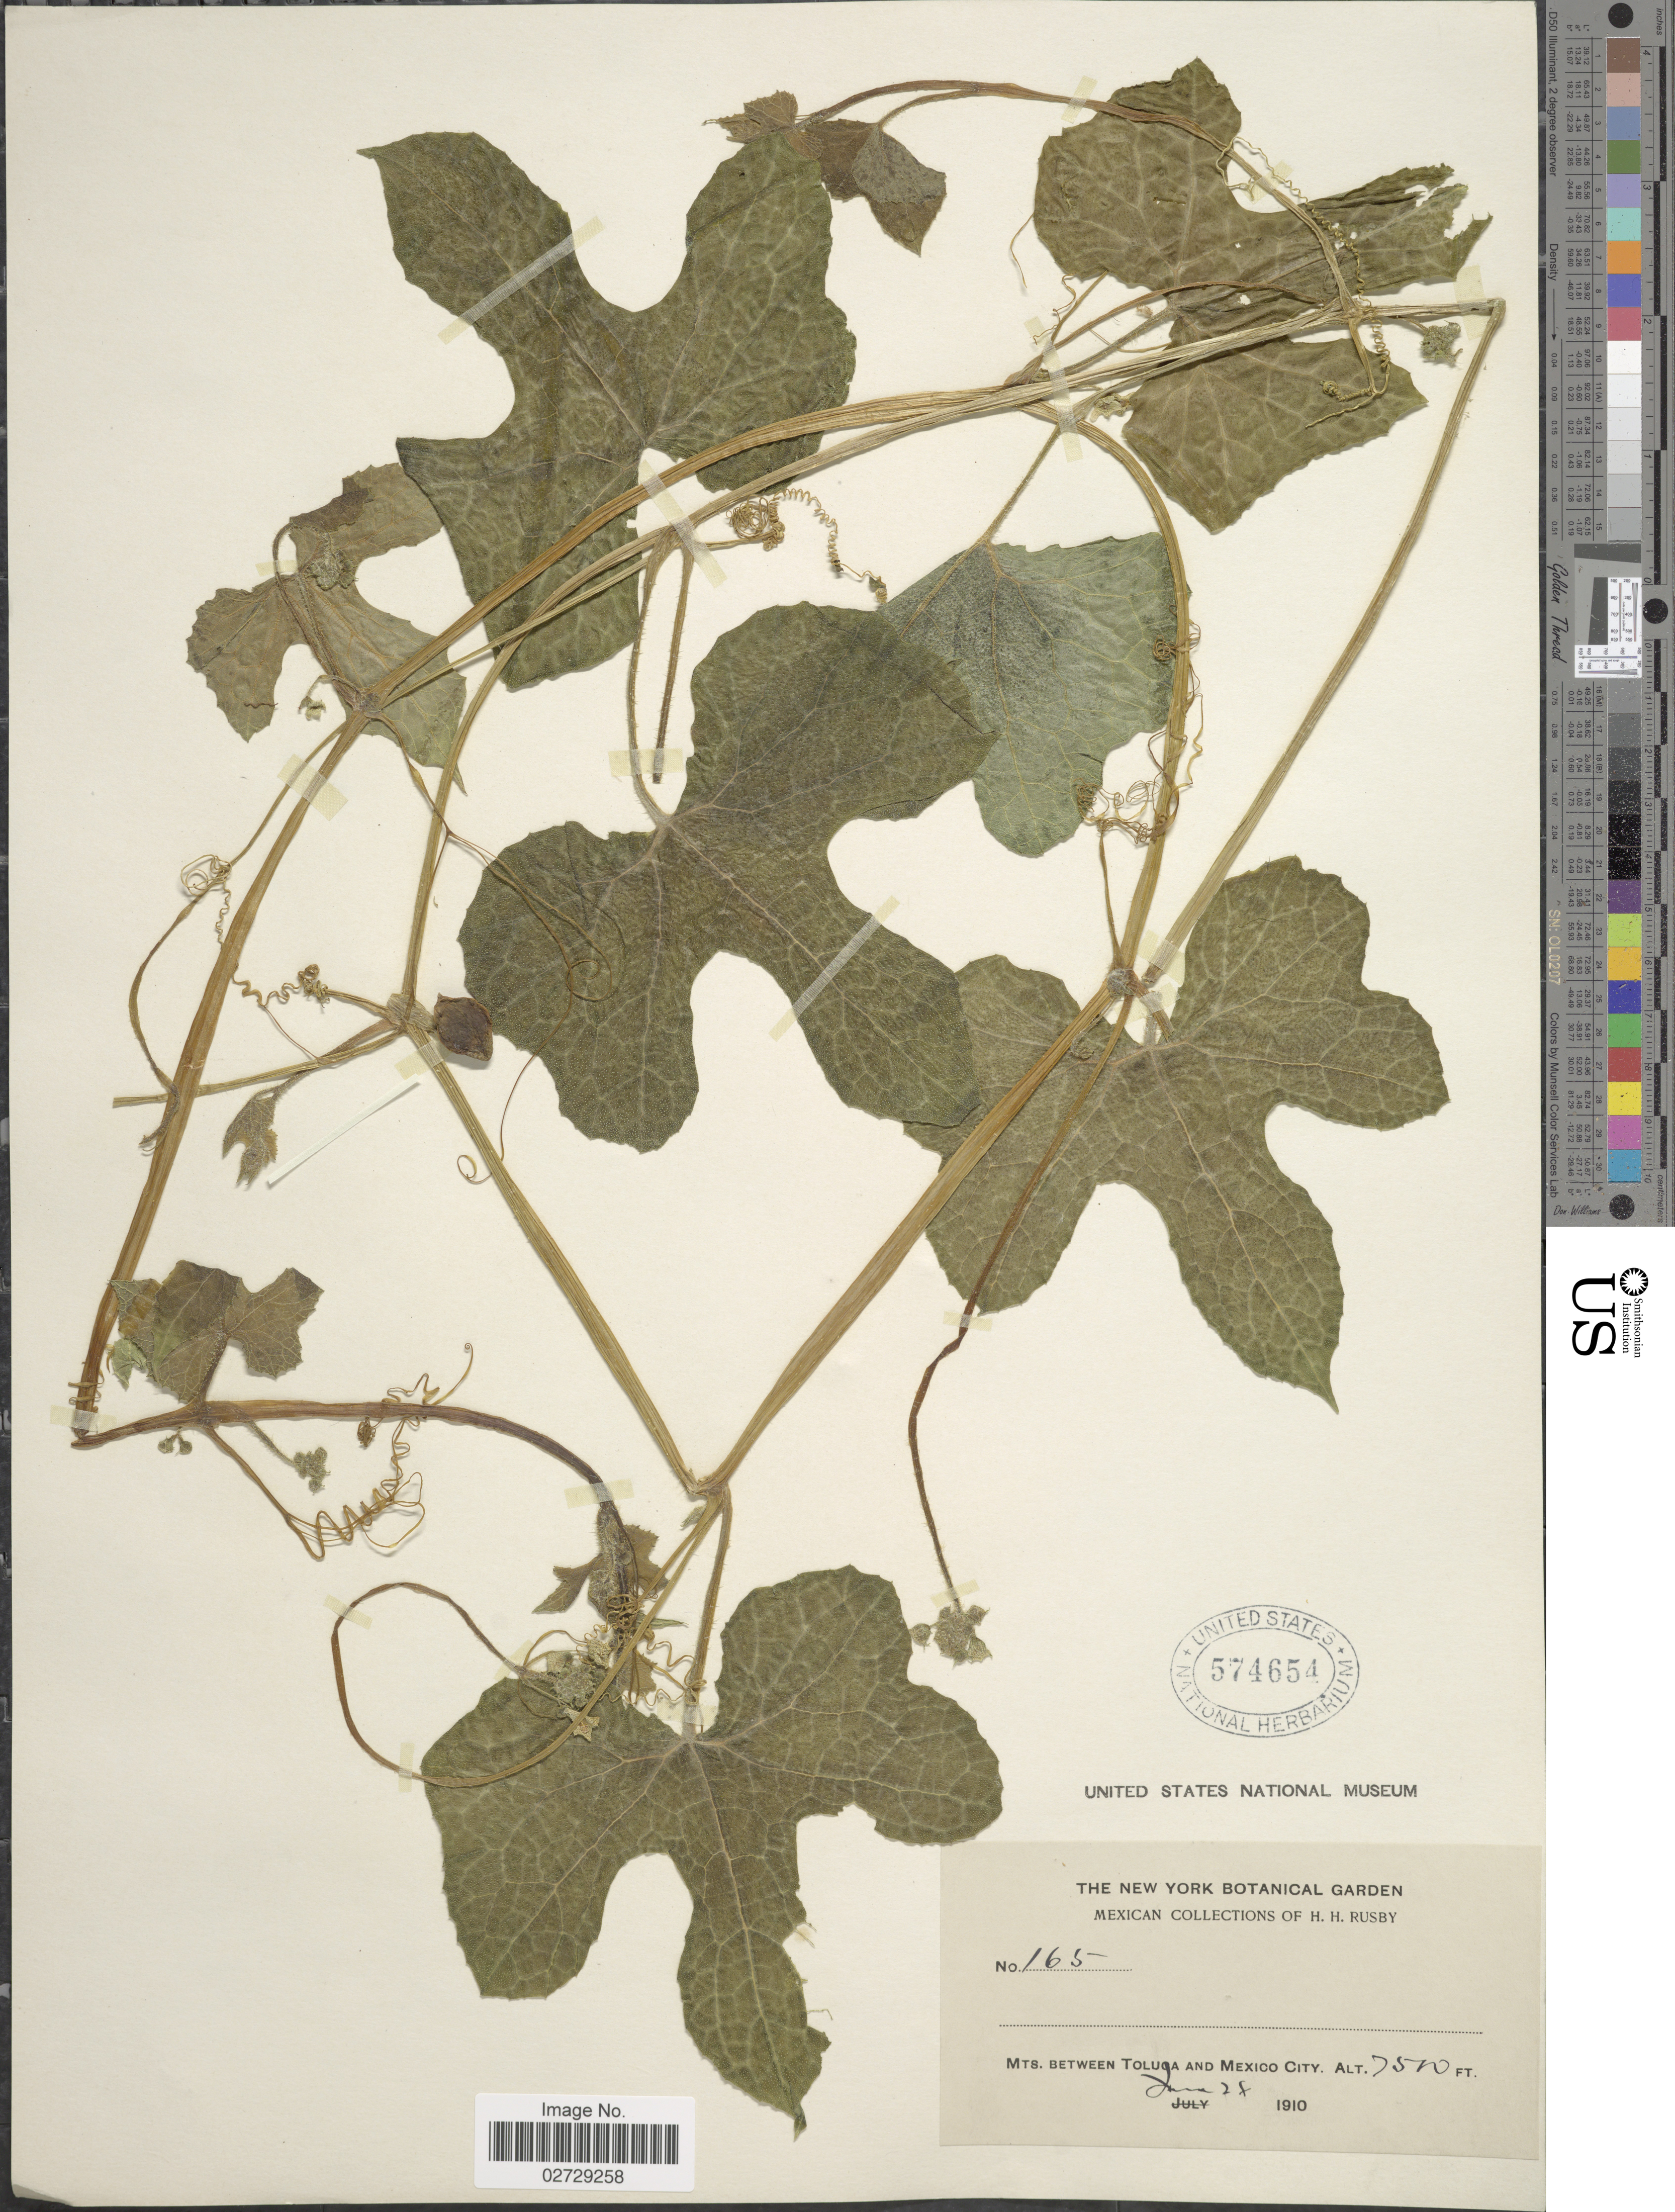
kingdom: Plantae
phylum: Tracheophyta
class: Magnoliopsida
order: Cucurbitales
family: Cucurbitaceae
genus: Microsechium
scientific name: Microsechium helleri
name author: (Peyr.) Cogn.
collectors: H. H. Rusby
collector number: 165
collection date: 1910-06-28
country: Mexico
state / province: México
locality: Mts. between Toluca and Mexico City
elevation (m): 2289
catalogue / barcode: US 574654